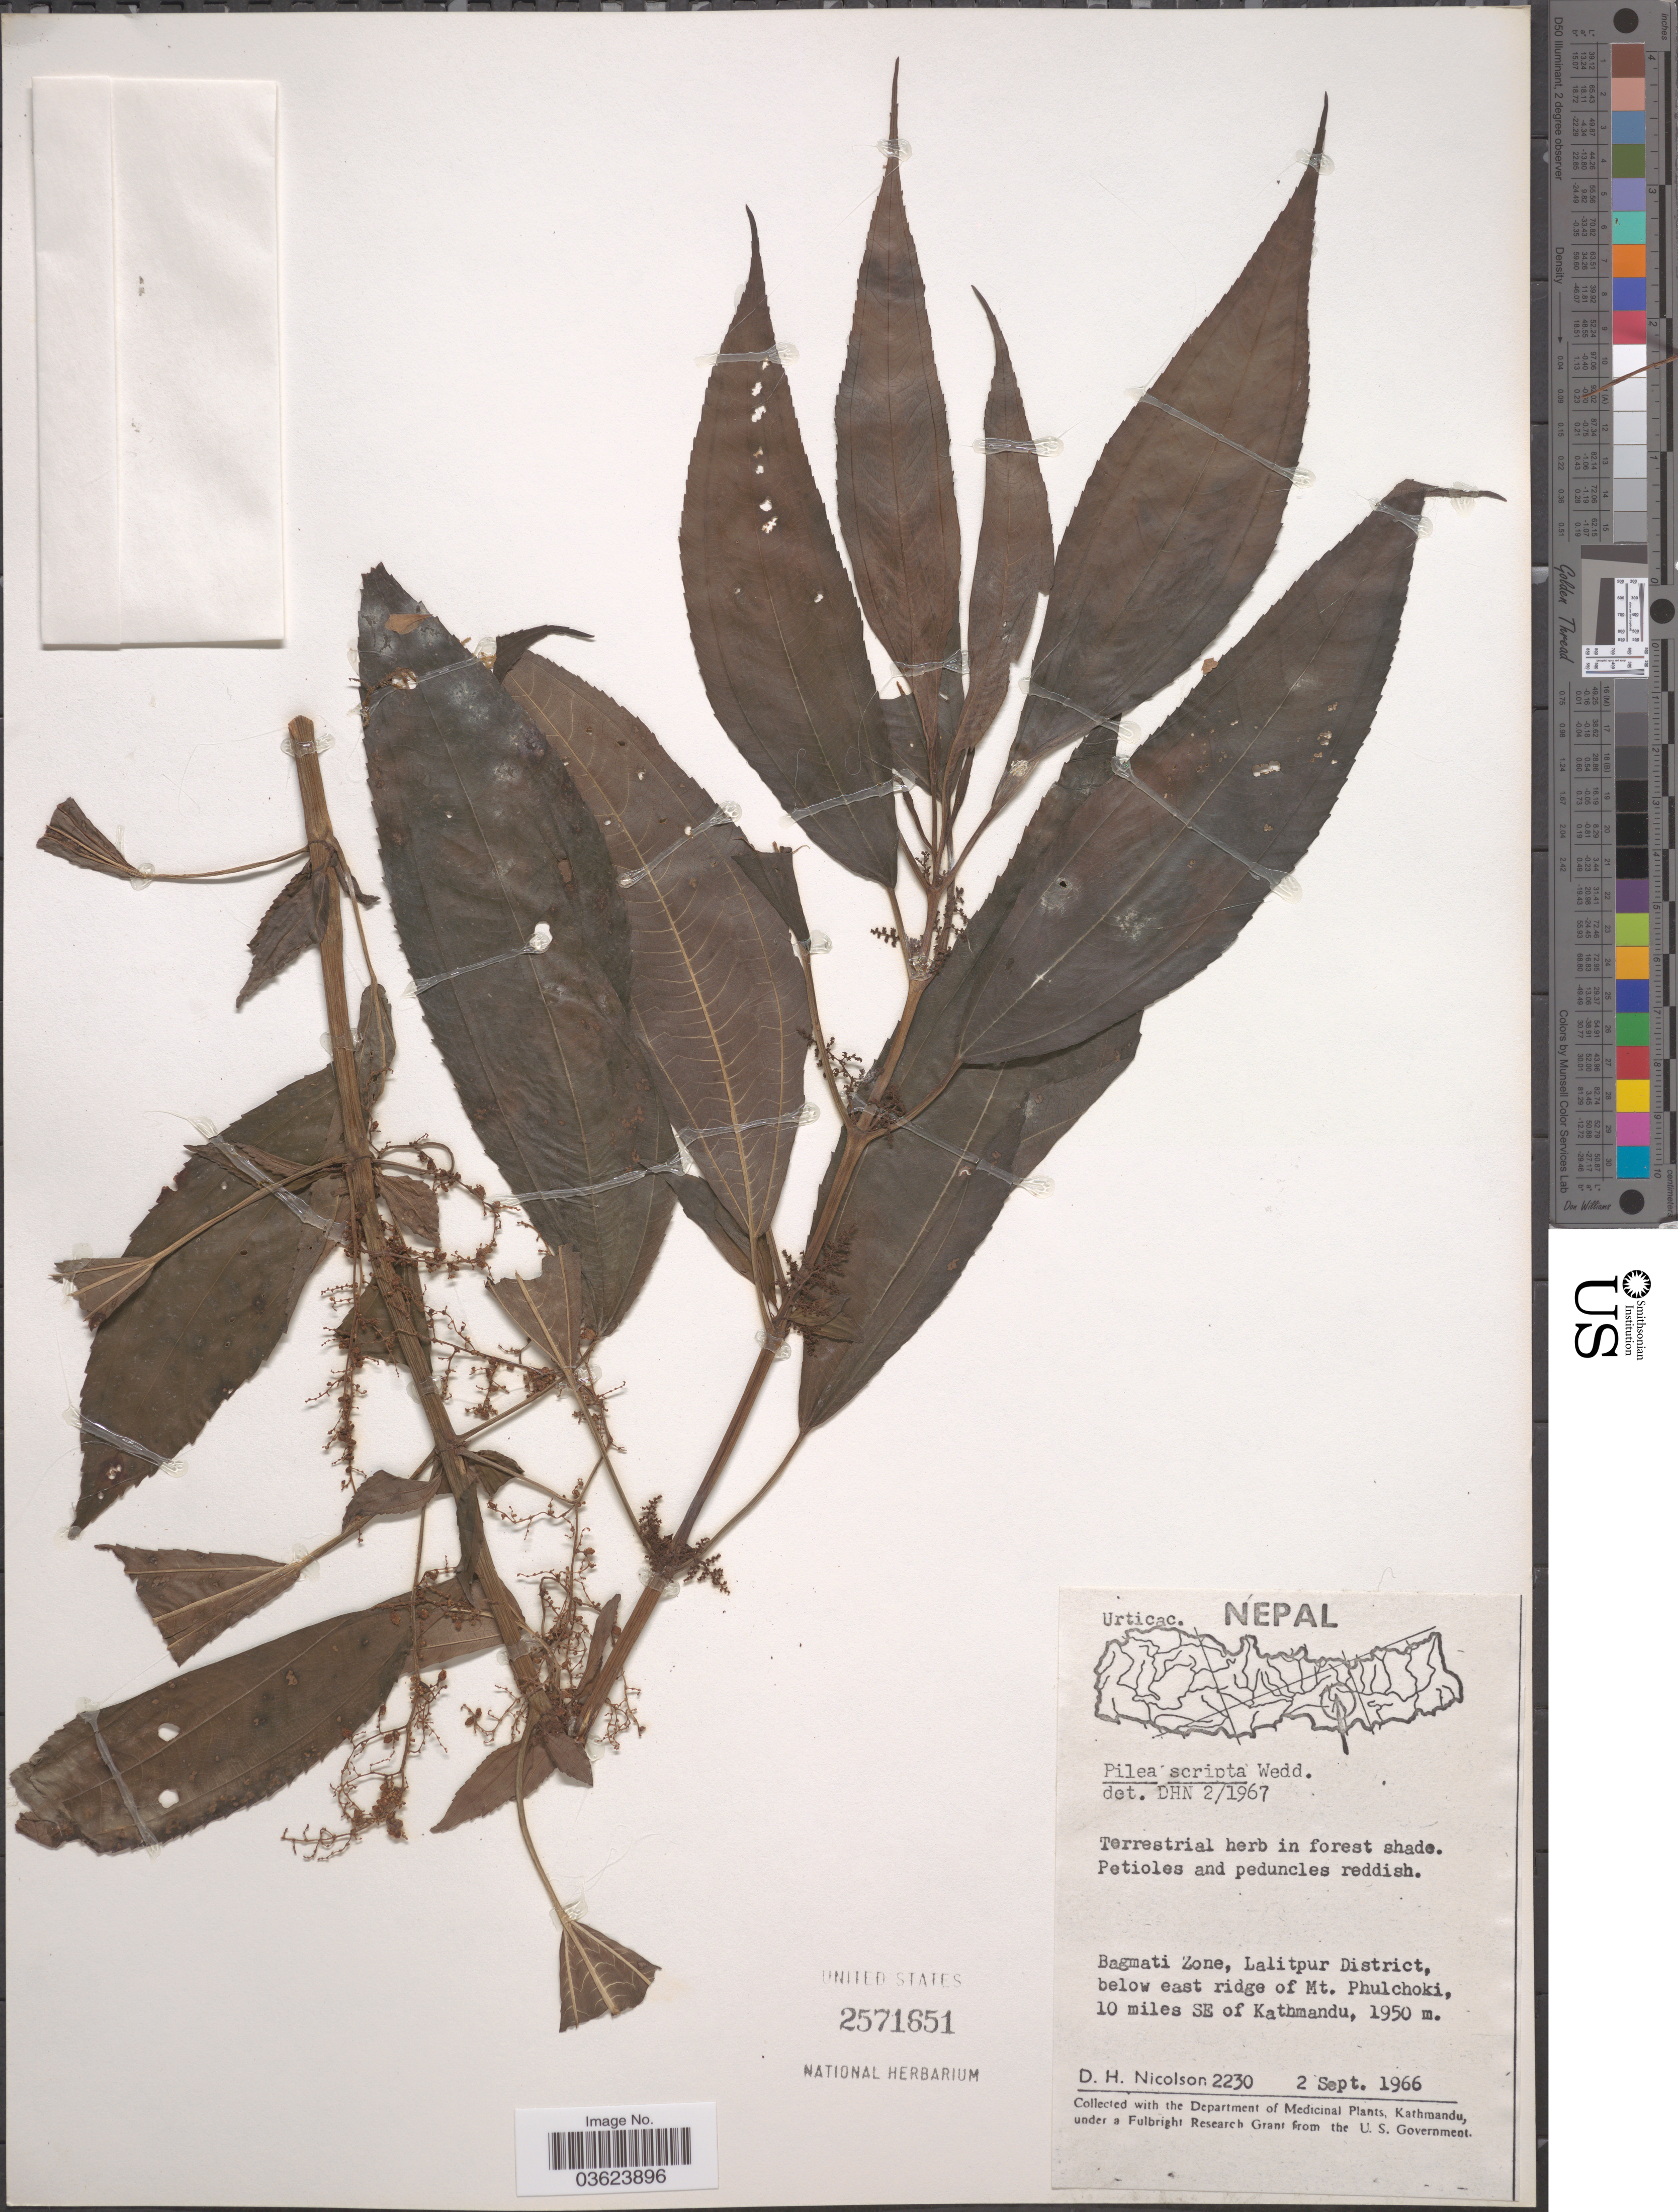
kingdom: Plantae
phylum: Tracheophyta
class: Magnoliopsida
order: Rosales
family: Urticaceae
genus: Pilea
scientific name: Pilea scripta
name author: (Buch.-Ham. ex D. Don) Wedd.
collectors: D. H. Nicolson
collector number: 2230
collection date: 1966-09-02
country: Nepal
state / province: Bagmati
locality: Bagmati Zone, Lalitpur District, below east ridge of Mt. Phulchoki, 10 miles SE of Kathmandu.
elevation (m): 1950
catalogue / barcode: US 2571651